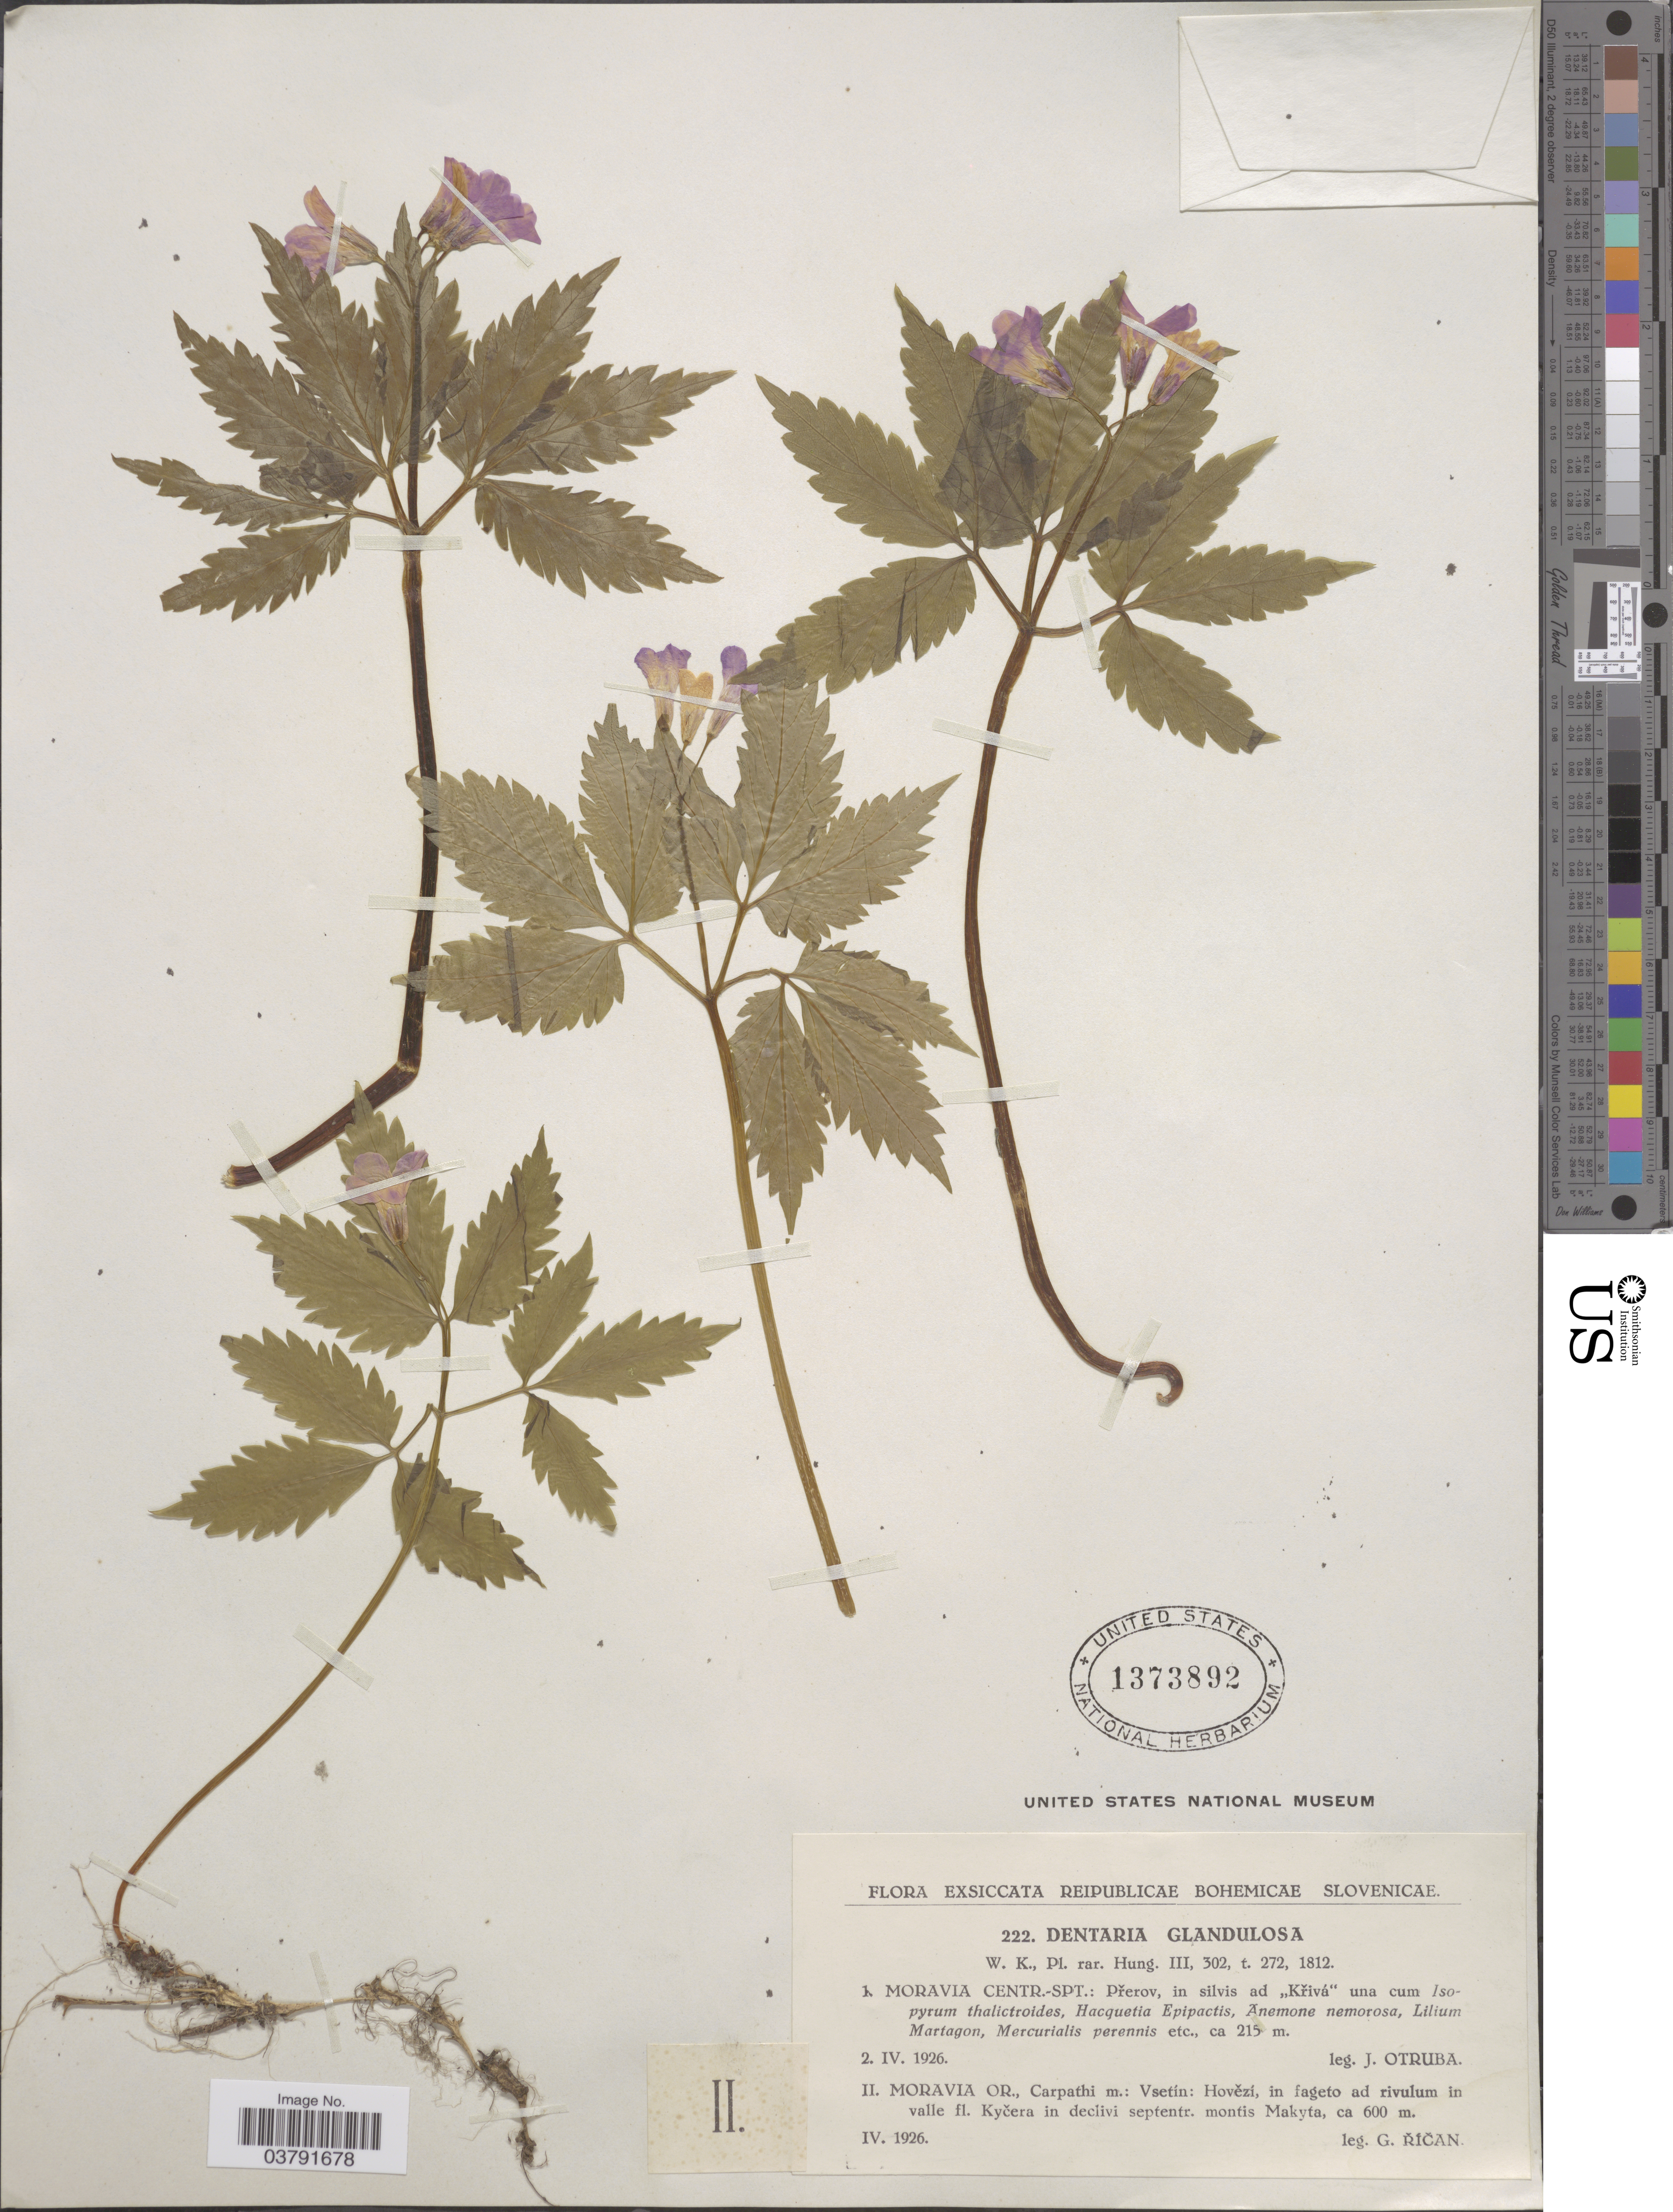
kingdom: Plantae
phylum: Tracheophyta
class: Magnoliopsida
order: Brassicales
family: Brassicaceae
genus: Dentaria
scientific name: Dentaria glandulosa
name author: Waldst. & Kit.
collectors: G. Rican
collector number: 222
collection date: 1926-04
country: Czechia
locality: Reipublicae Bohemicae Slovenicae. Moravia Or., Carpathi m.: Vsetin: Hovĕzi, in fageto ad rivulum in valle fl. Kyčera in declivi septentr. montis Makyta.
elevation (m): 600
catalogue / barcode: US 1373892